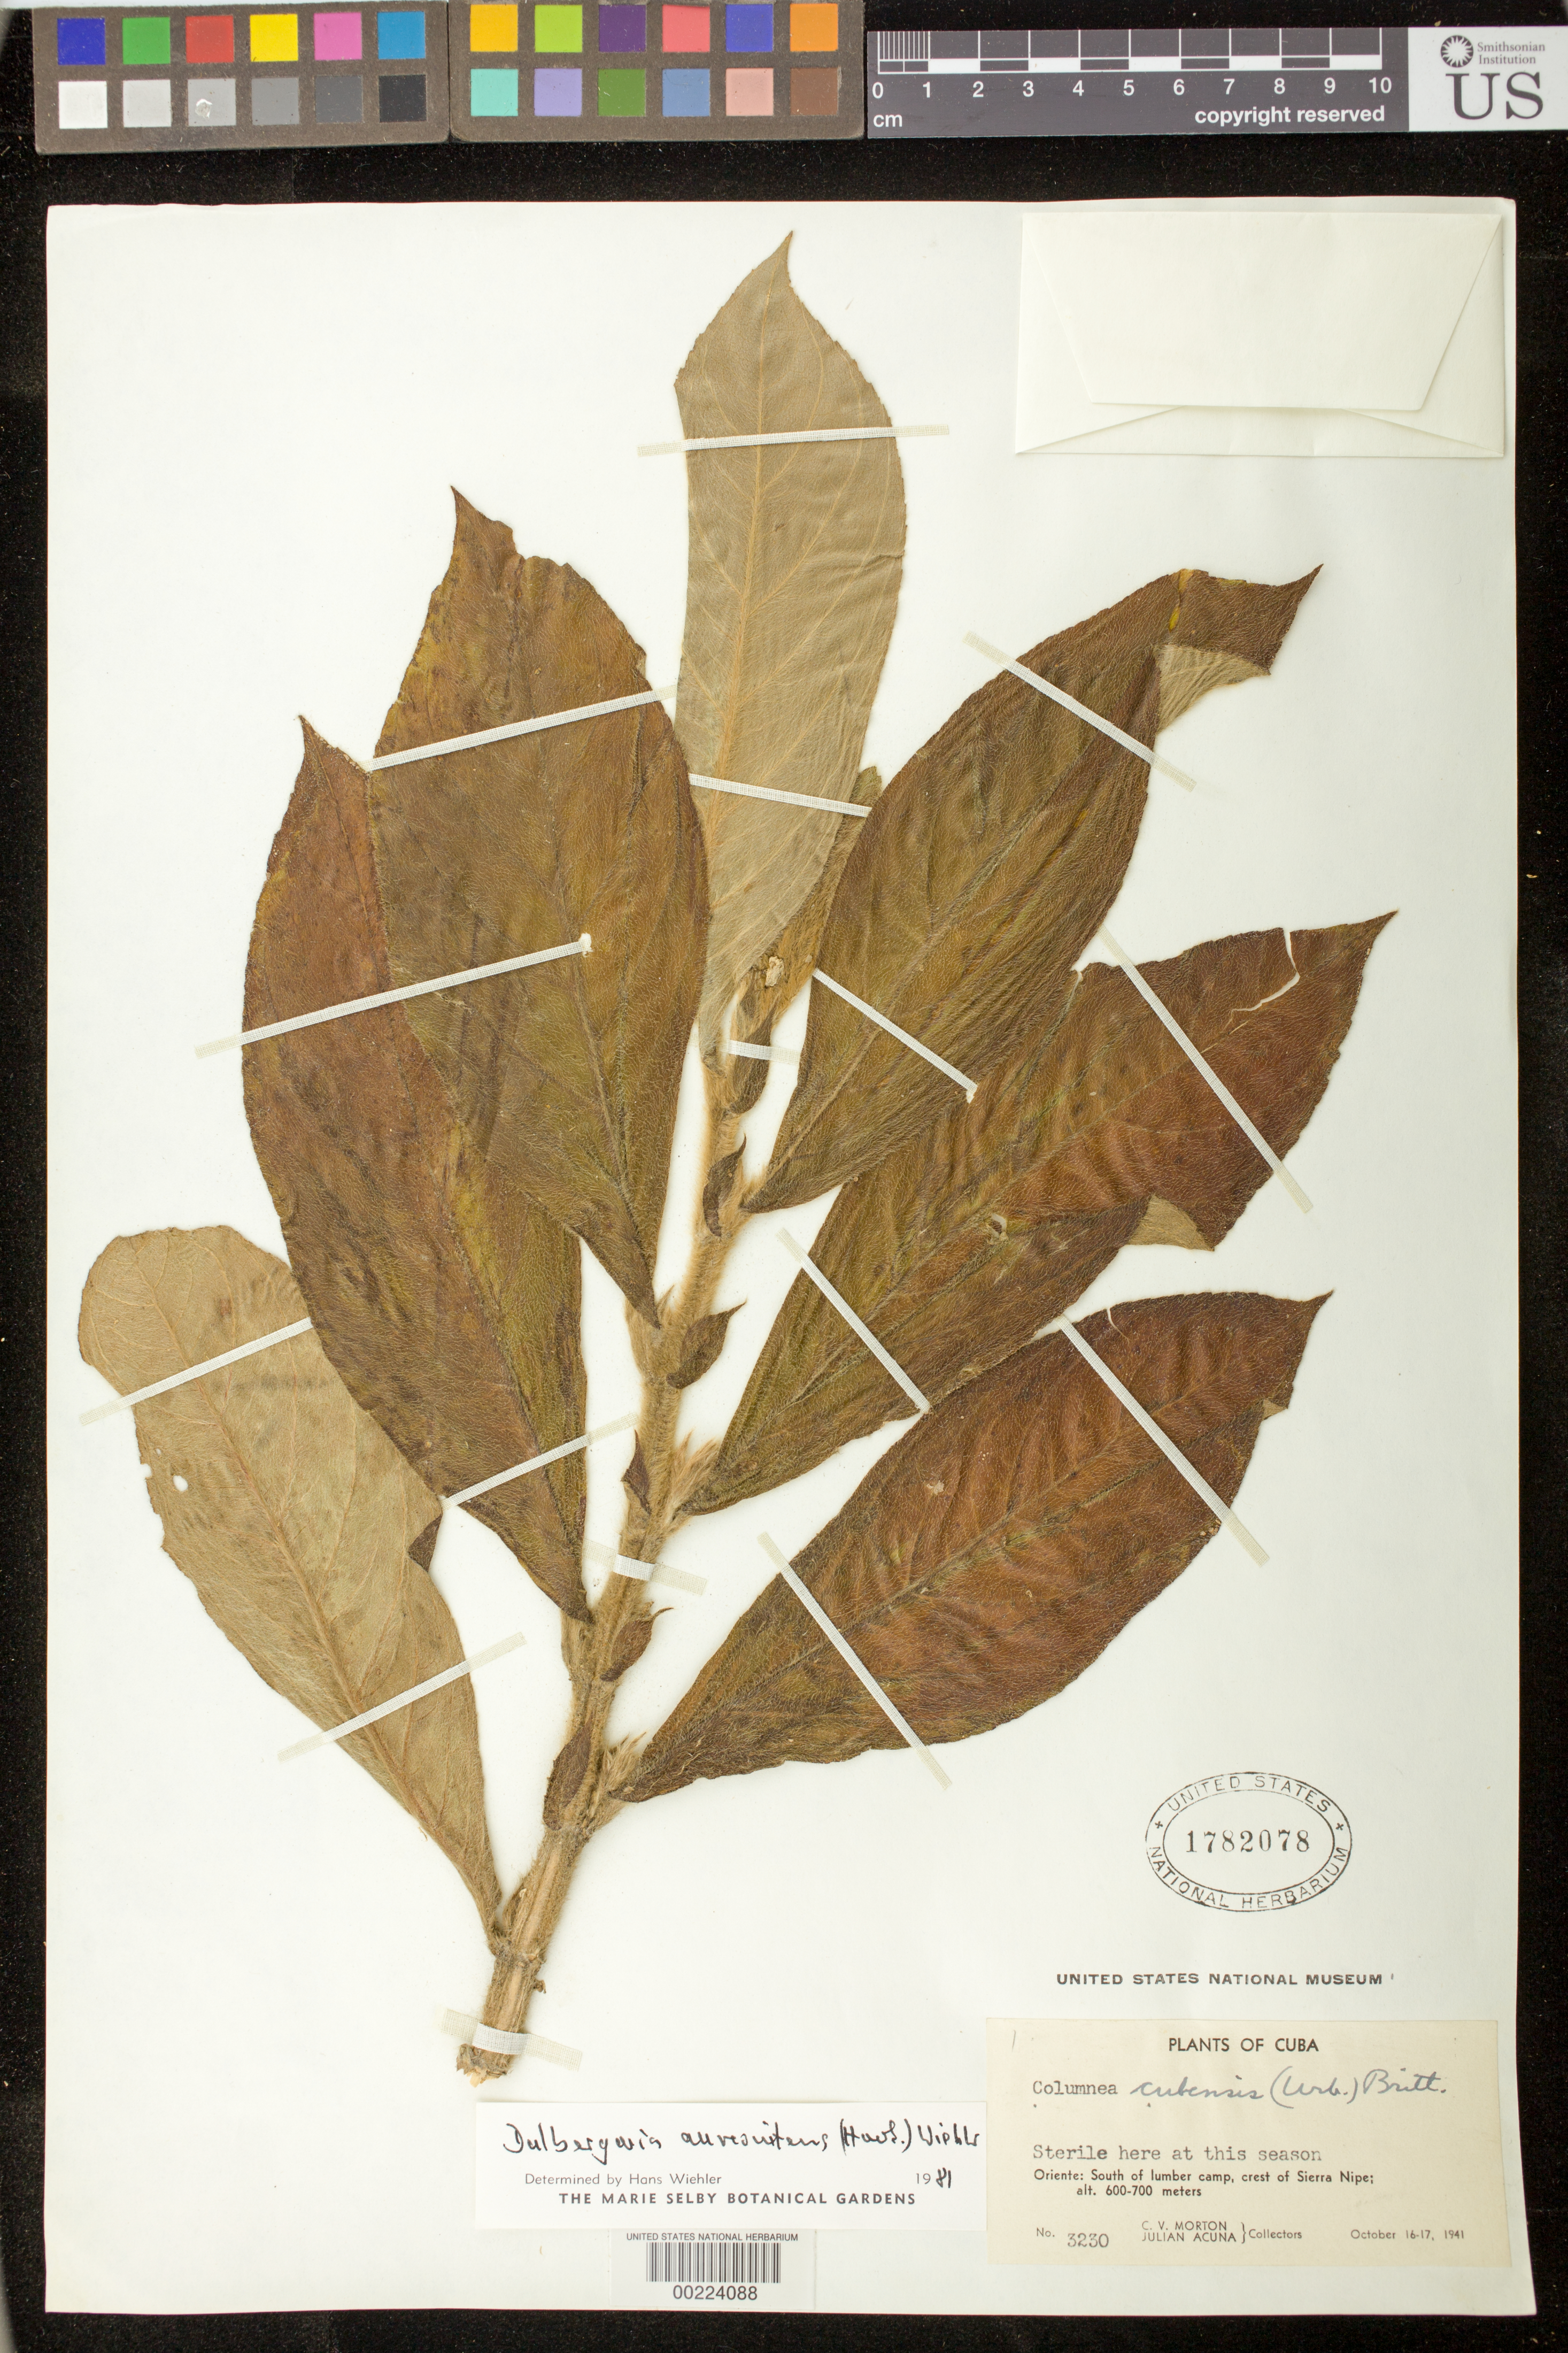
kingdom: Plantae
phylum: Tracheophyta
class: Magnoliopsida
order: Lamiales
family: Gesneriaceae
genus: Columnea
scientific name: Columnea sanguinea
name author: (Pers.) Hanst.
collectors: C. V. Morton & J. Acuña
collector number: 3230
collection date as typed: Oct 1941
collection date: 1941-10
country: Cuba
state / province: Oriente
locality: S of lumber camp, crest of Sierra Nipe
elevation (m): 600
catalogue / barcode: US 1782078